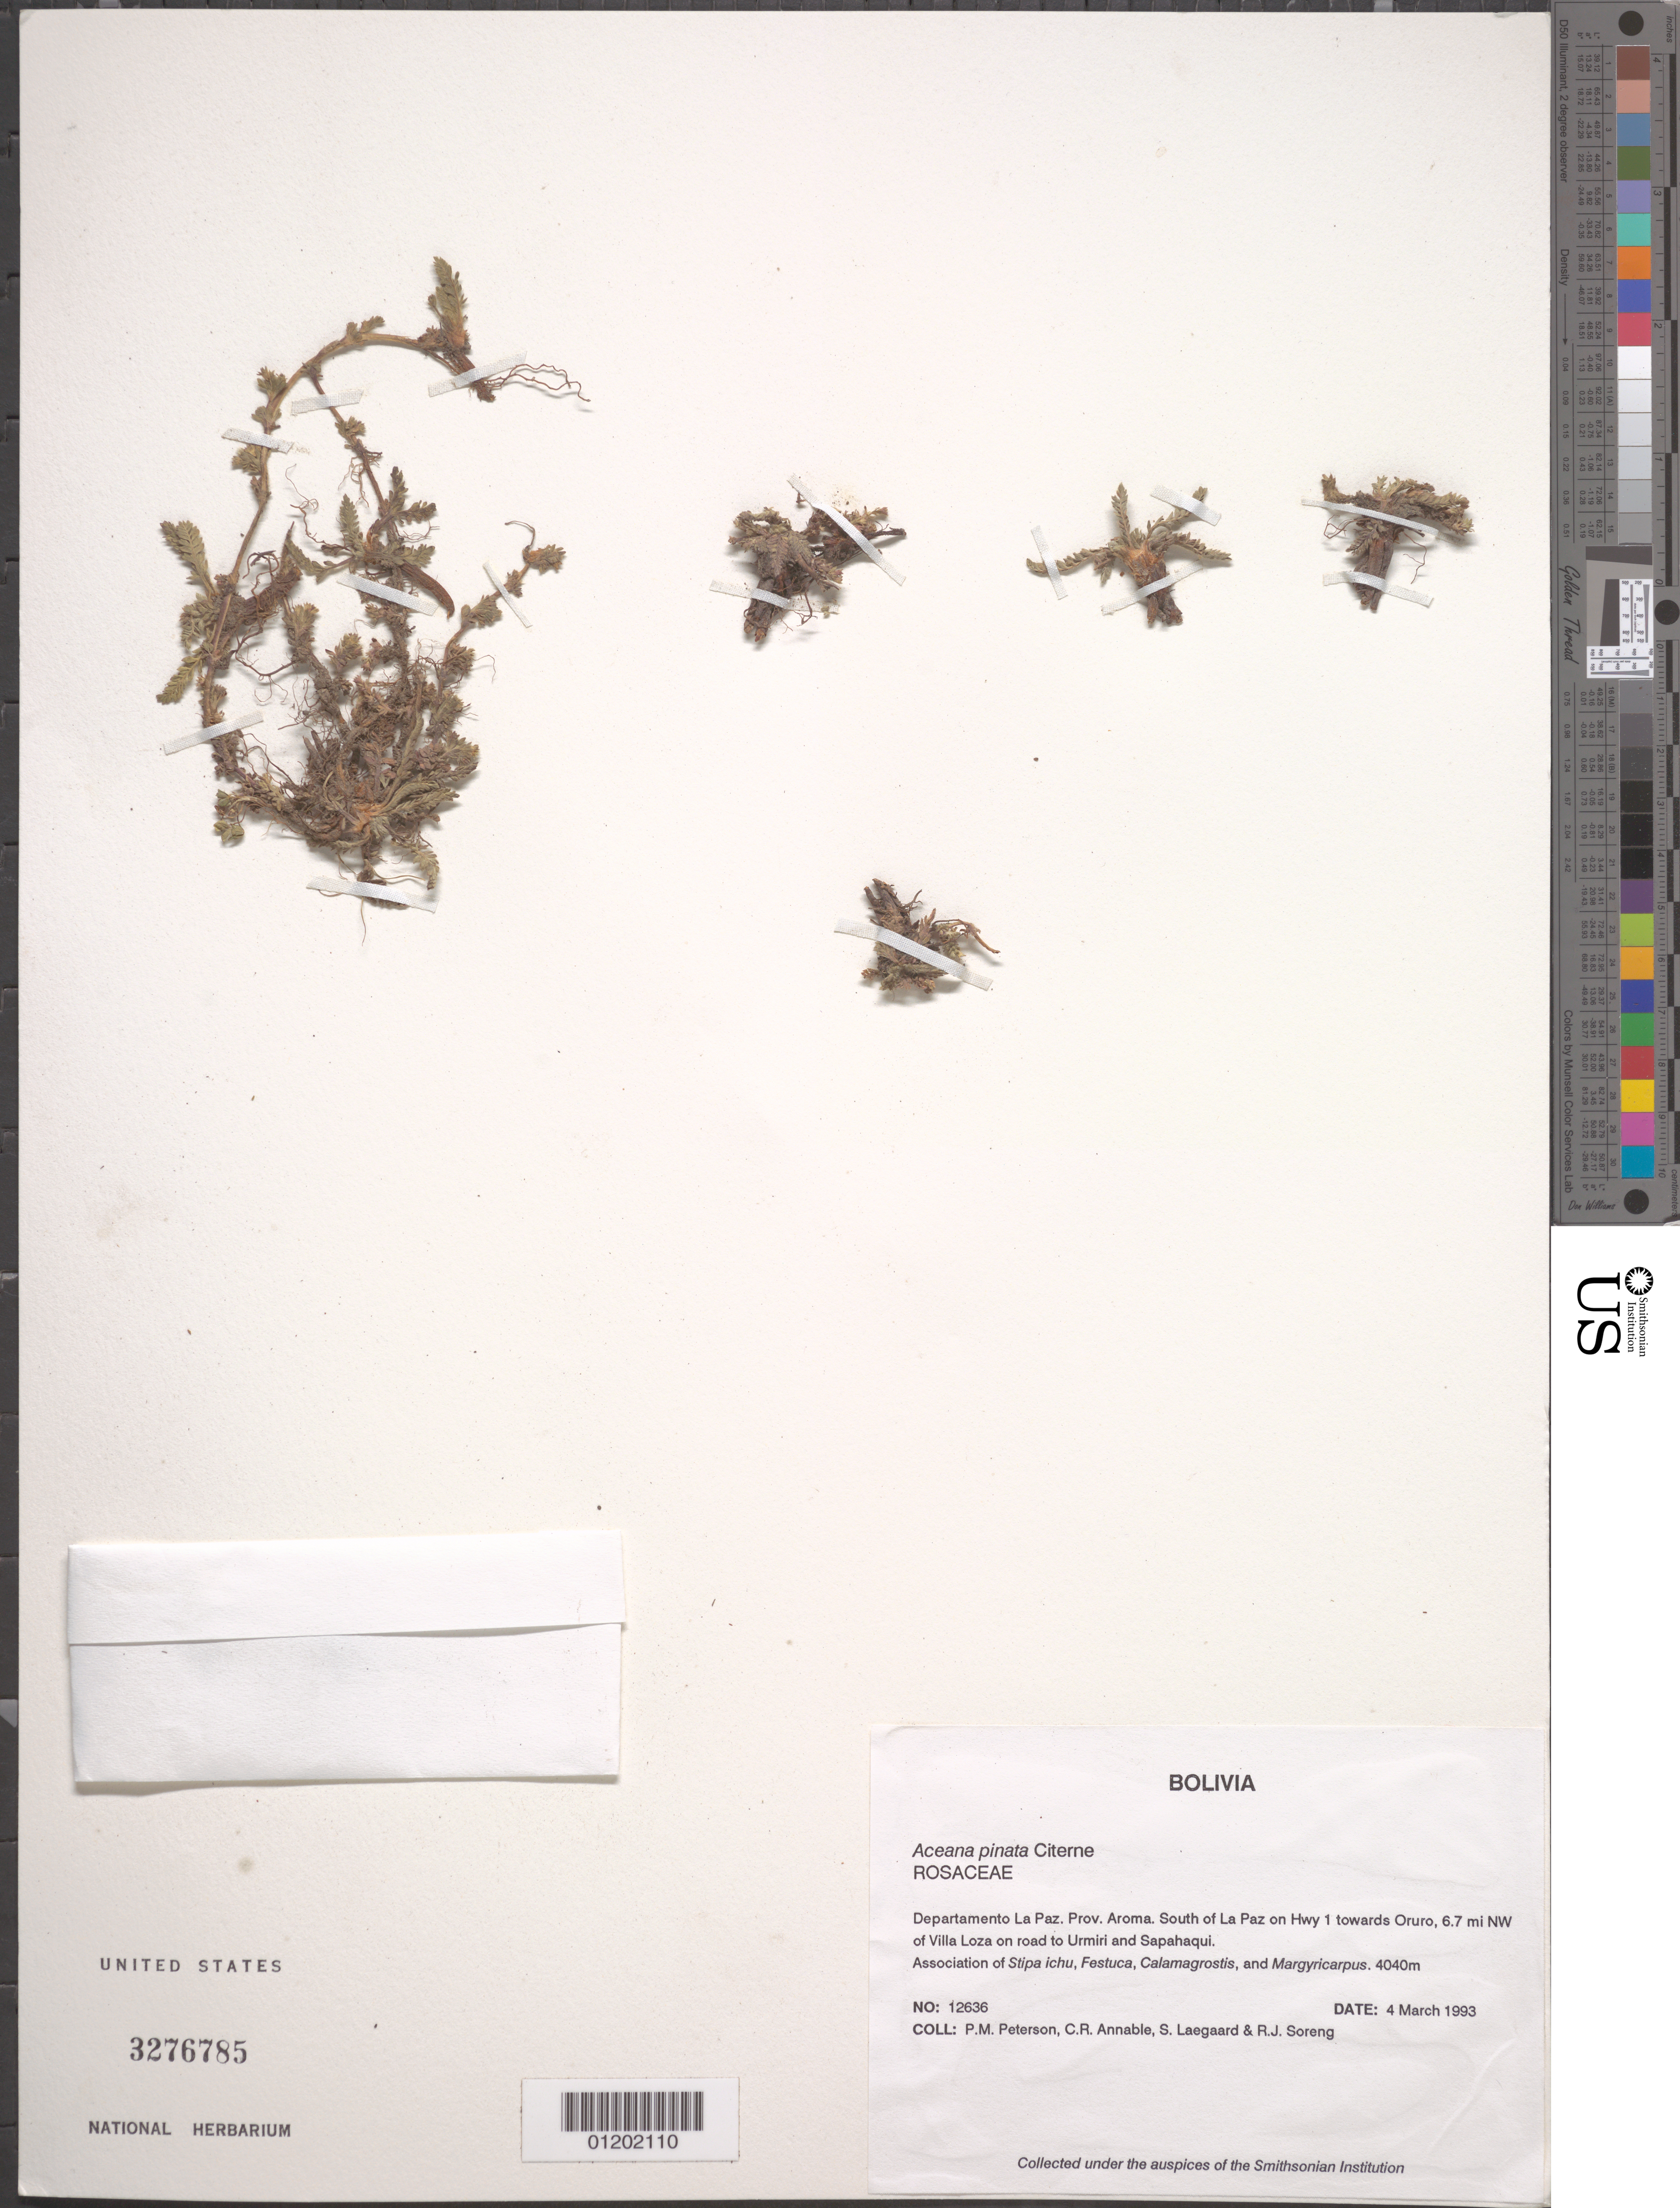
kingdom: Plantae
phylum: Tracheophyta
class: Magnoliopsida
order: Rosales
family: Rosaceae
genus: Acaena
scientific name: Acaena pinnata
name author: Citerne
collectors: P. M. Peterson, C. R. Annable, S. Lægaard & R. J. Soreng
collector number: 12636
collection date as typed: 04 Mar 1993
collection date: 1993-03-04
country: Bolivia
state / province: La Paz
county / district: Aroma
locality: South of La Paz on Hwy 1 towards Oruro, 6.7 mi NW of Villa Loza on road to Urmiri and Sapahaqui.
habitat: Association of Stipa ichu, Festuca, Calamagrostis, and Margyricarpus.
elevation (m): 4040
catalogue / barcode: US 3276785